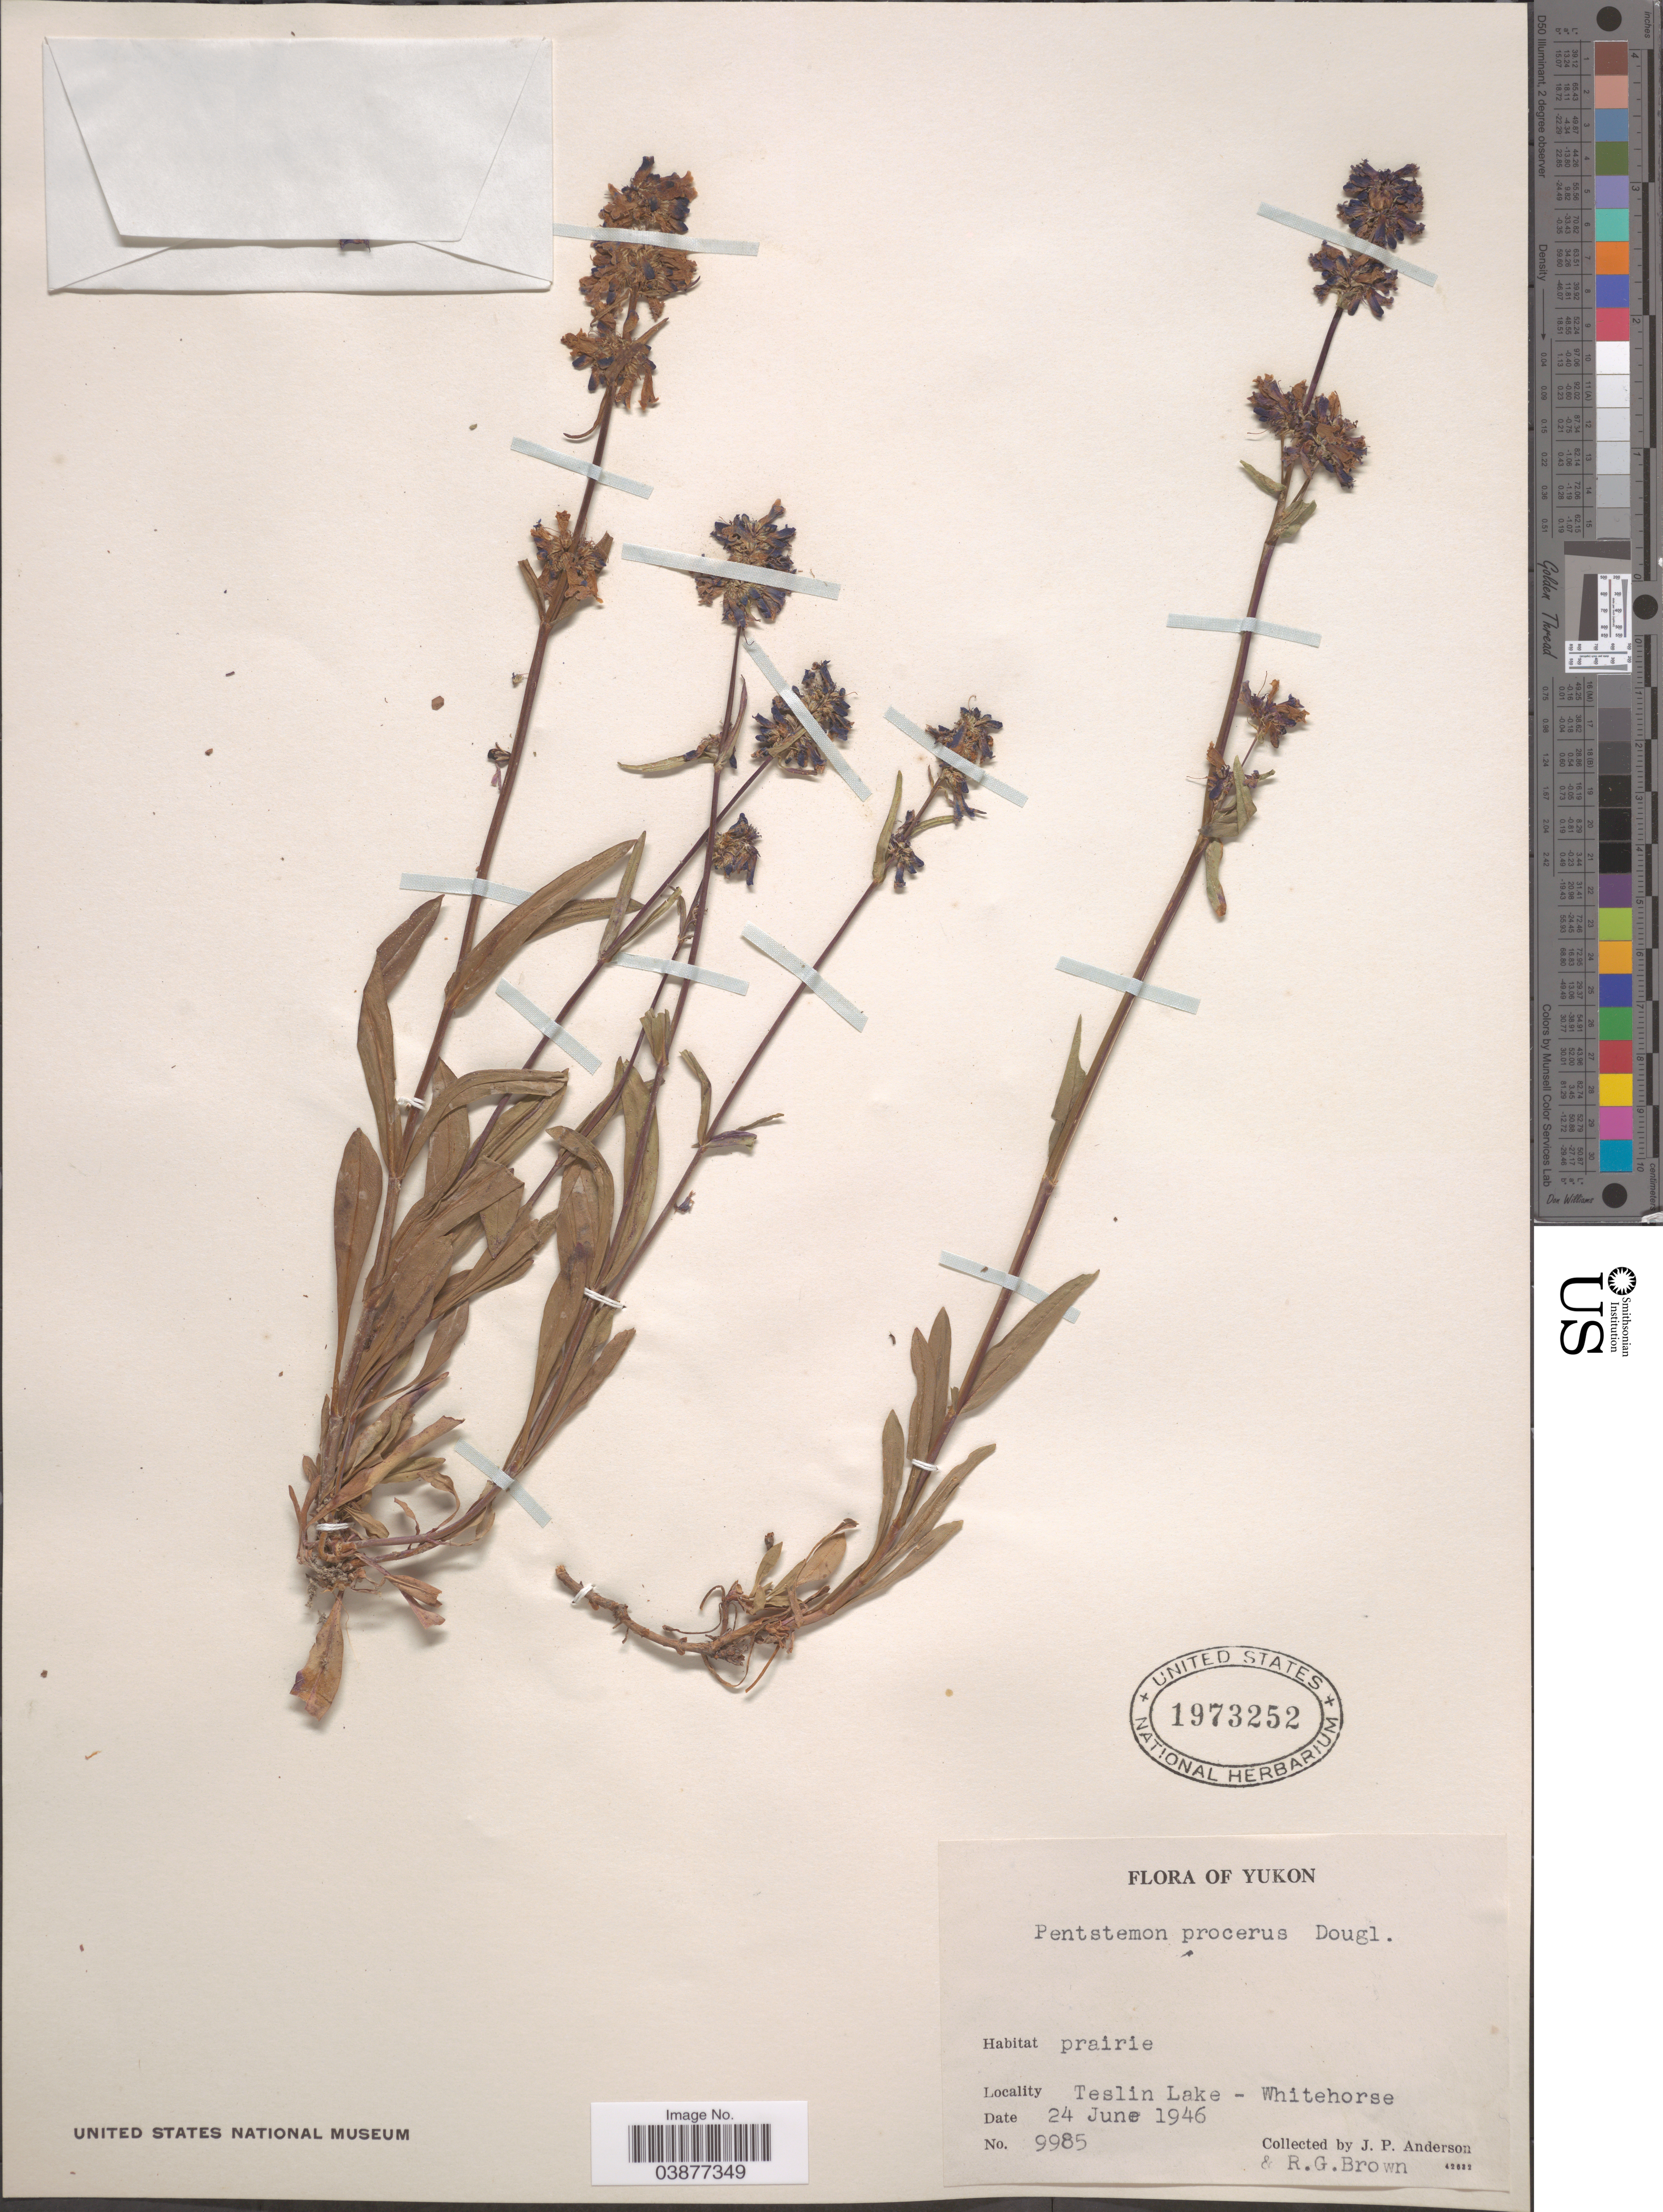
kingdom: Plantae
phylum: Tracheophyta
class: Magnoliopsida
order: Lamiales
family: Plantaginaceae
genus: Penstemon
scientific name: Penstemon procerus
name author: Douglas ex Graham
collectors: J. P. Anderson & R. G. Brown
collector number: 9985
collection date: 1946-06-24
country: Canada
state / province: Yukon Territory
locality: Yukon. Teslin Lake - Whitehorse.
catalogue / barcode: US 1973252